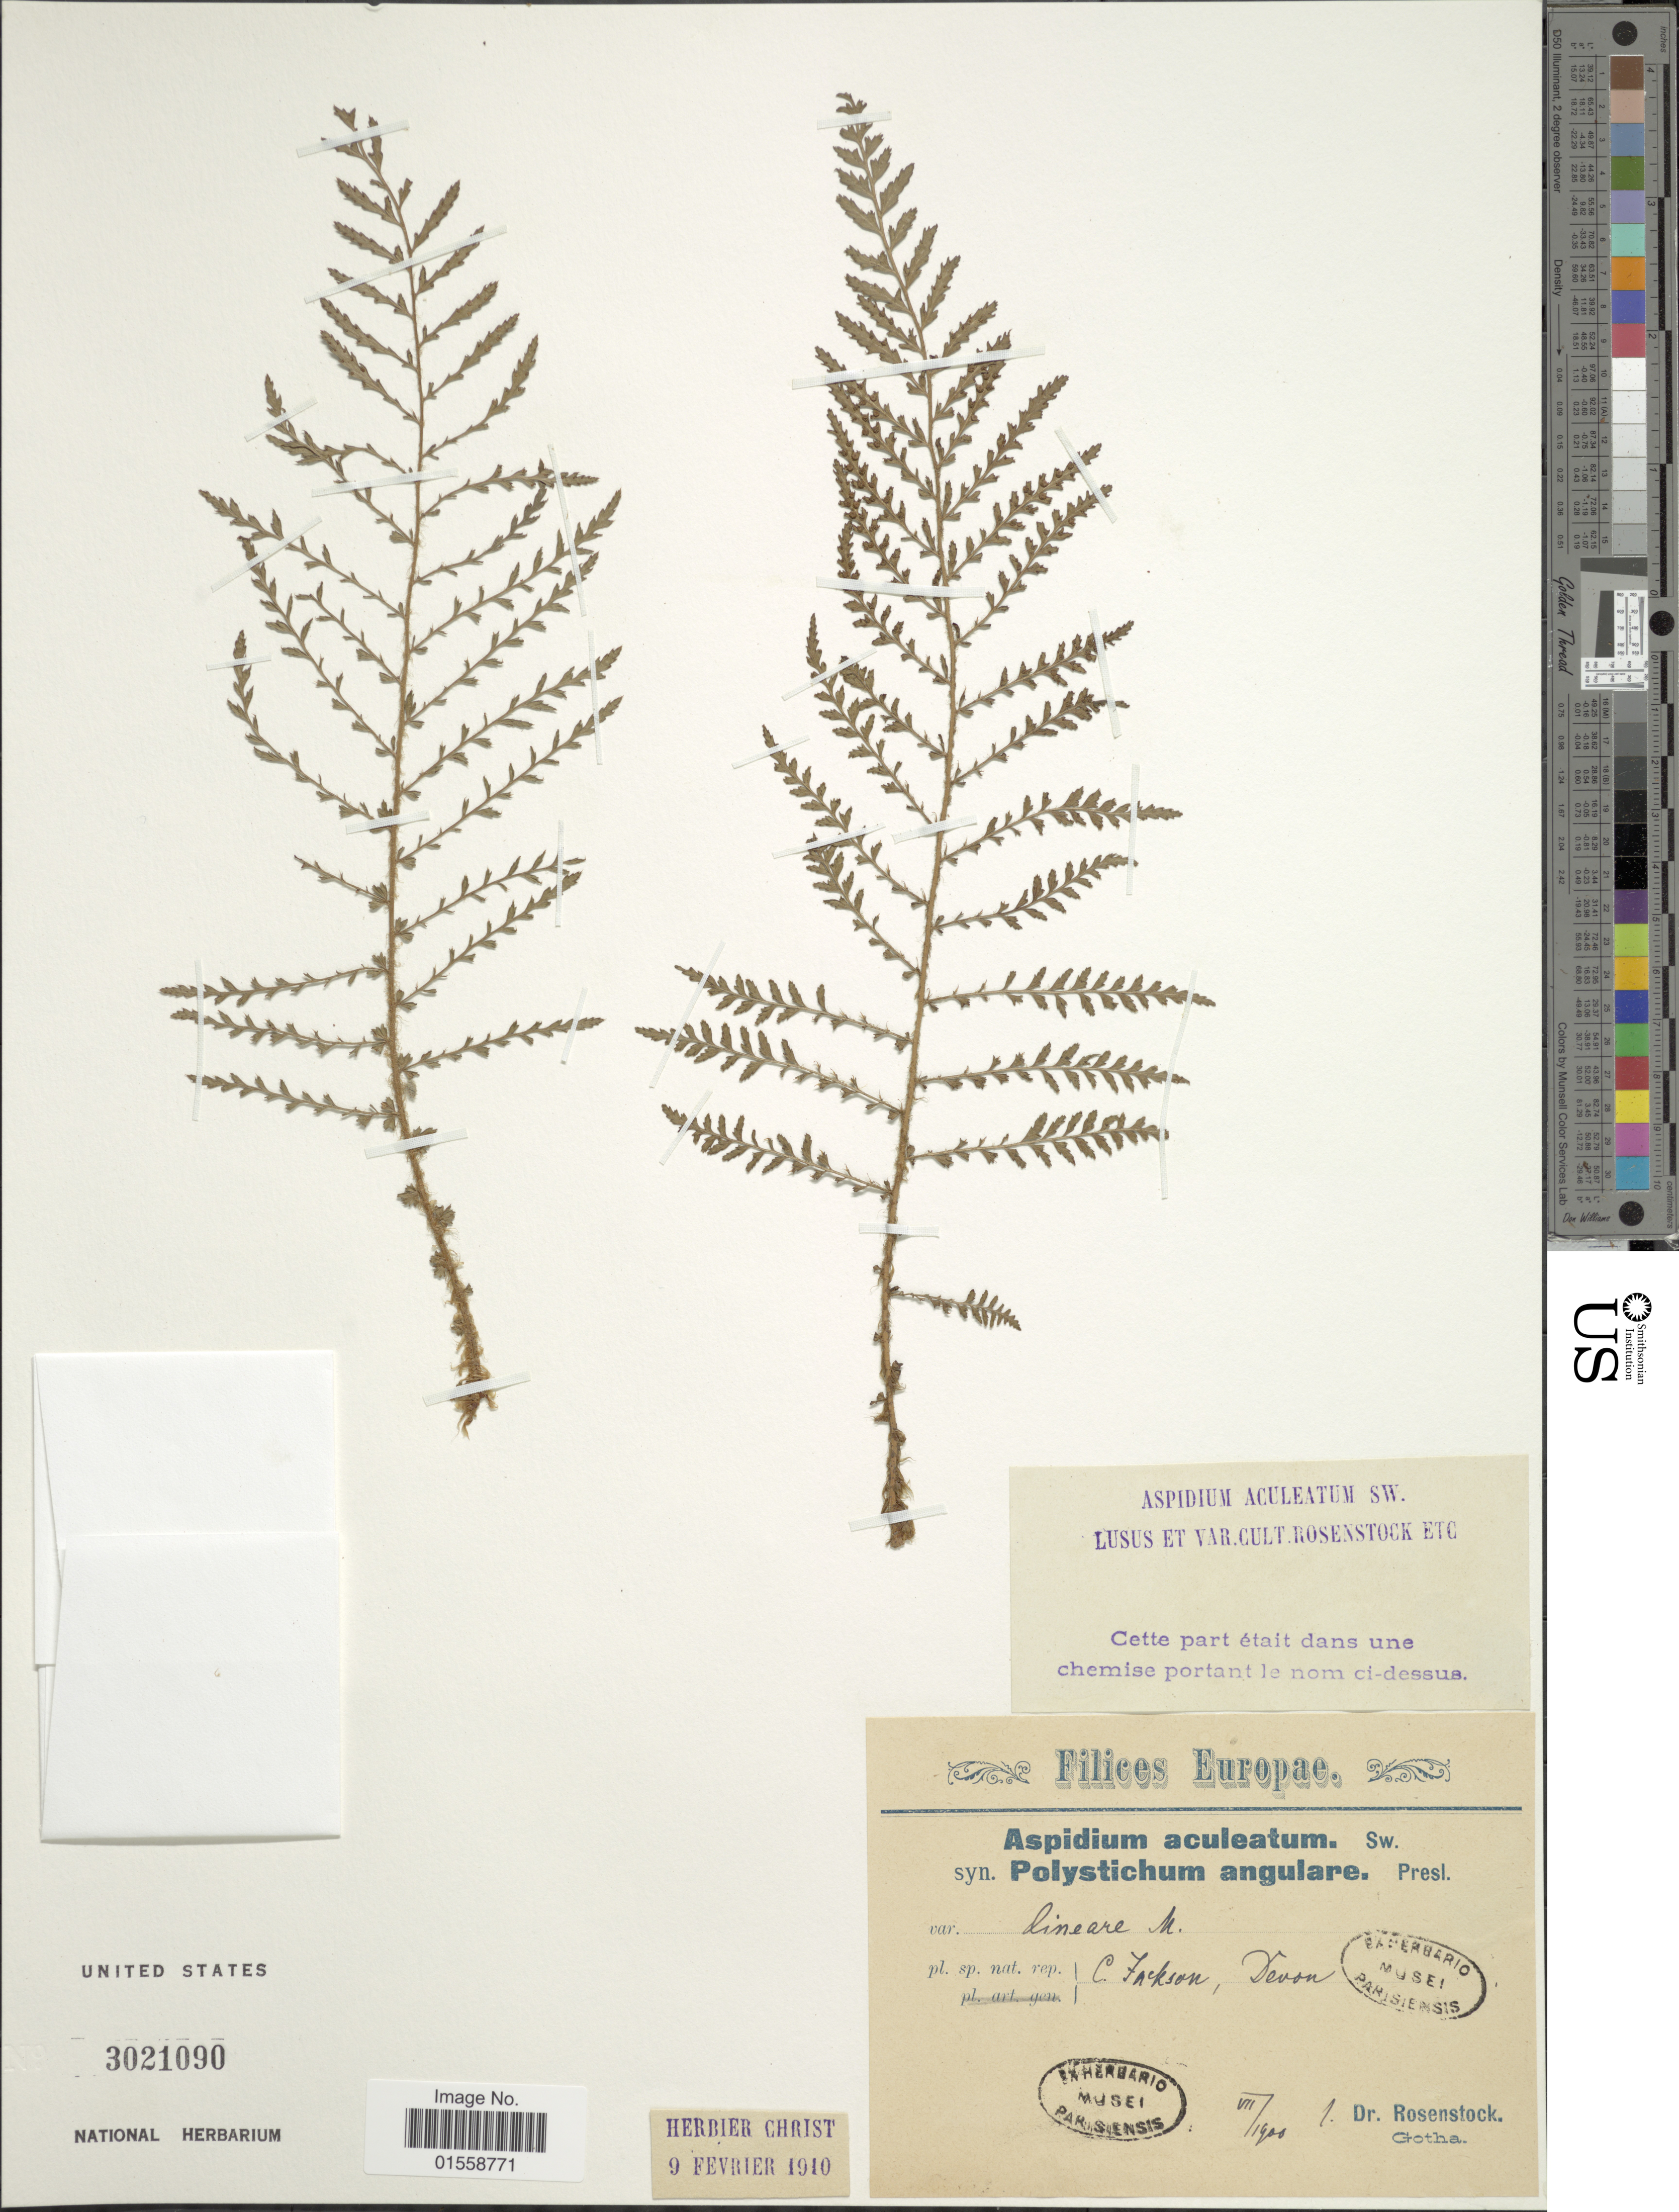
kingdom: Plantae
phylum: Tracheophyta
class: Polypodiopsida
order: Polypodiales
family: Dryopteridaceae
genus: Polystichum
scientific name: Polystichum setiferum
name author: (Forssk.) Moore ex Woynar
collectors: -- Rosenstock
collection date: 1900-07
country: United Kingdom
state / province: England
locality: C. Jackson, Devon, Europae [unsure placement]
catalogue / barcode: US 3021090